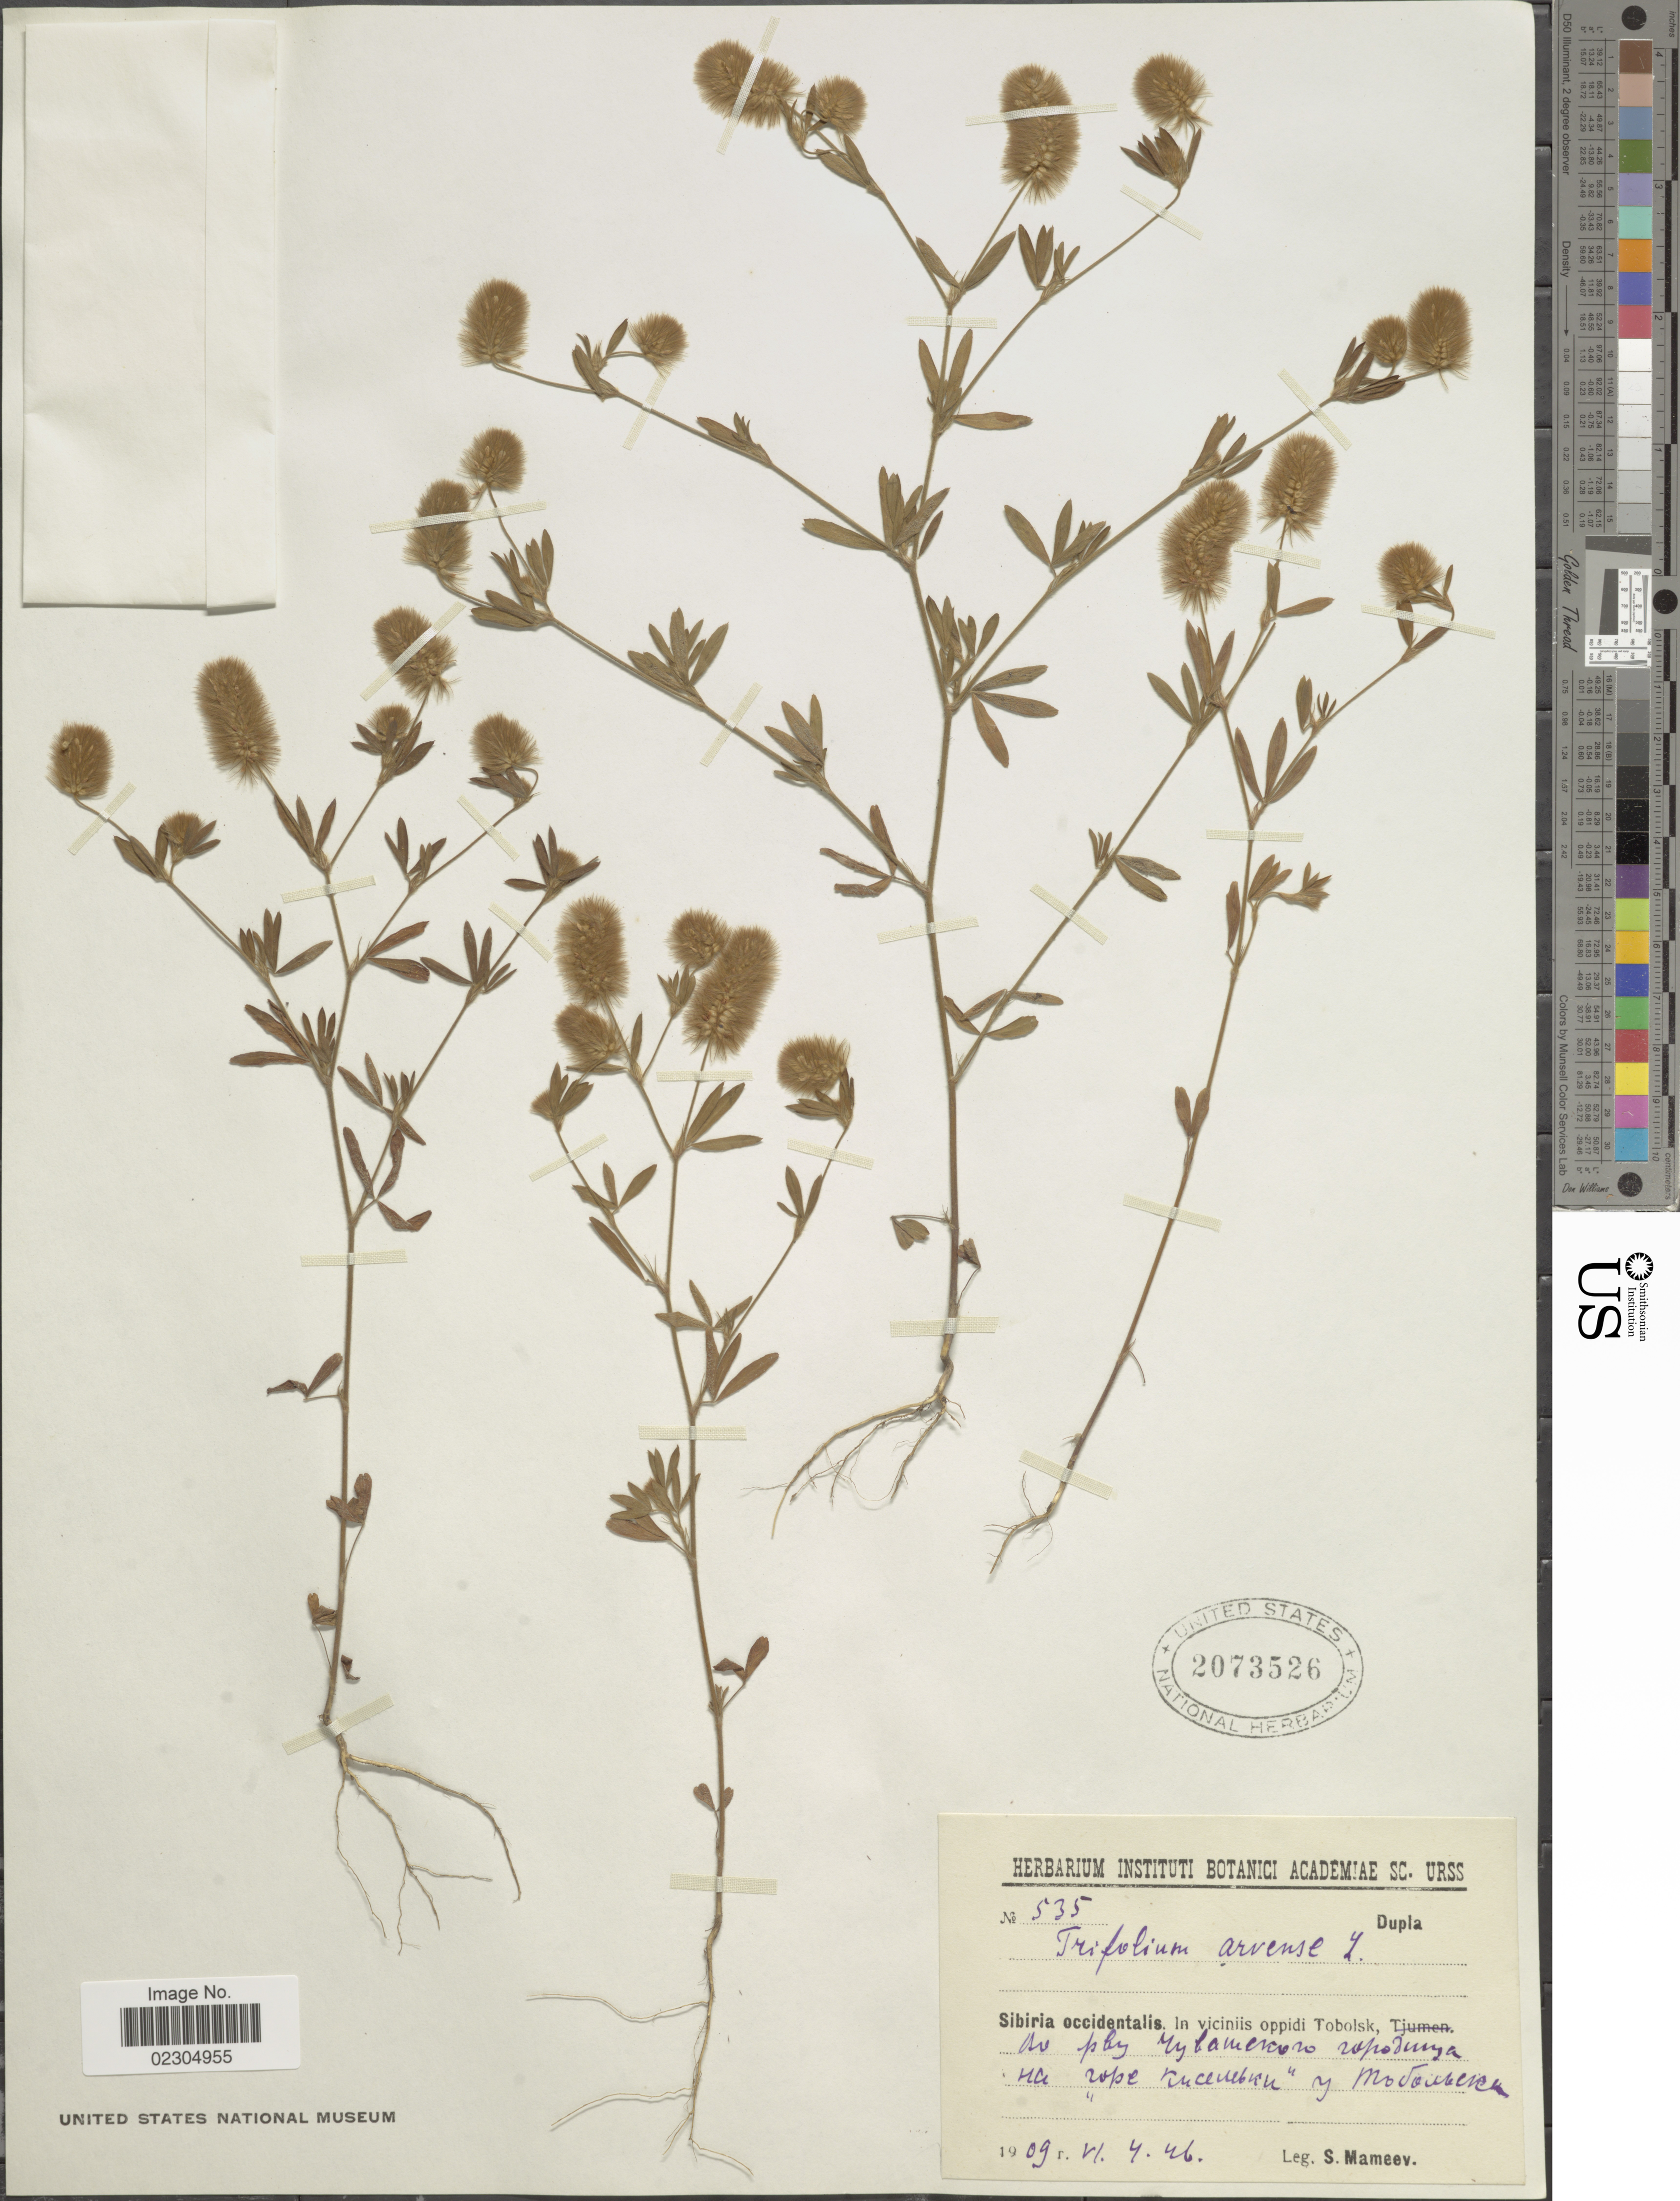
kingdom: Plantae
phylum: Tracheophyta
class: Magnoliopsida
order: Fabales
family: Fabaceae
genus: Trifolium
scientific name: Trifolium arvense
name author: L.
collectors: S. Mameev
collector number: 535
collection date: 1909-06-04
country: Russian Federation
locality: Siberia occidentalis. In viciniis oppidi Tobolsk.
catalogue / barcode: US 2073526